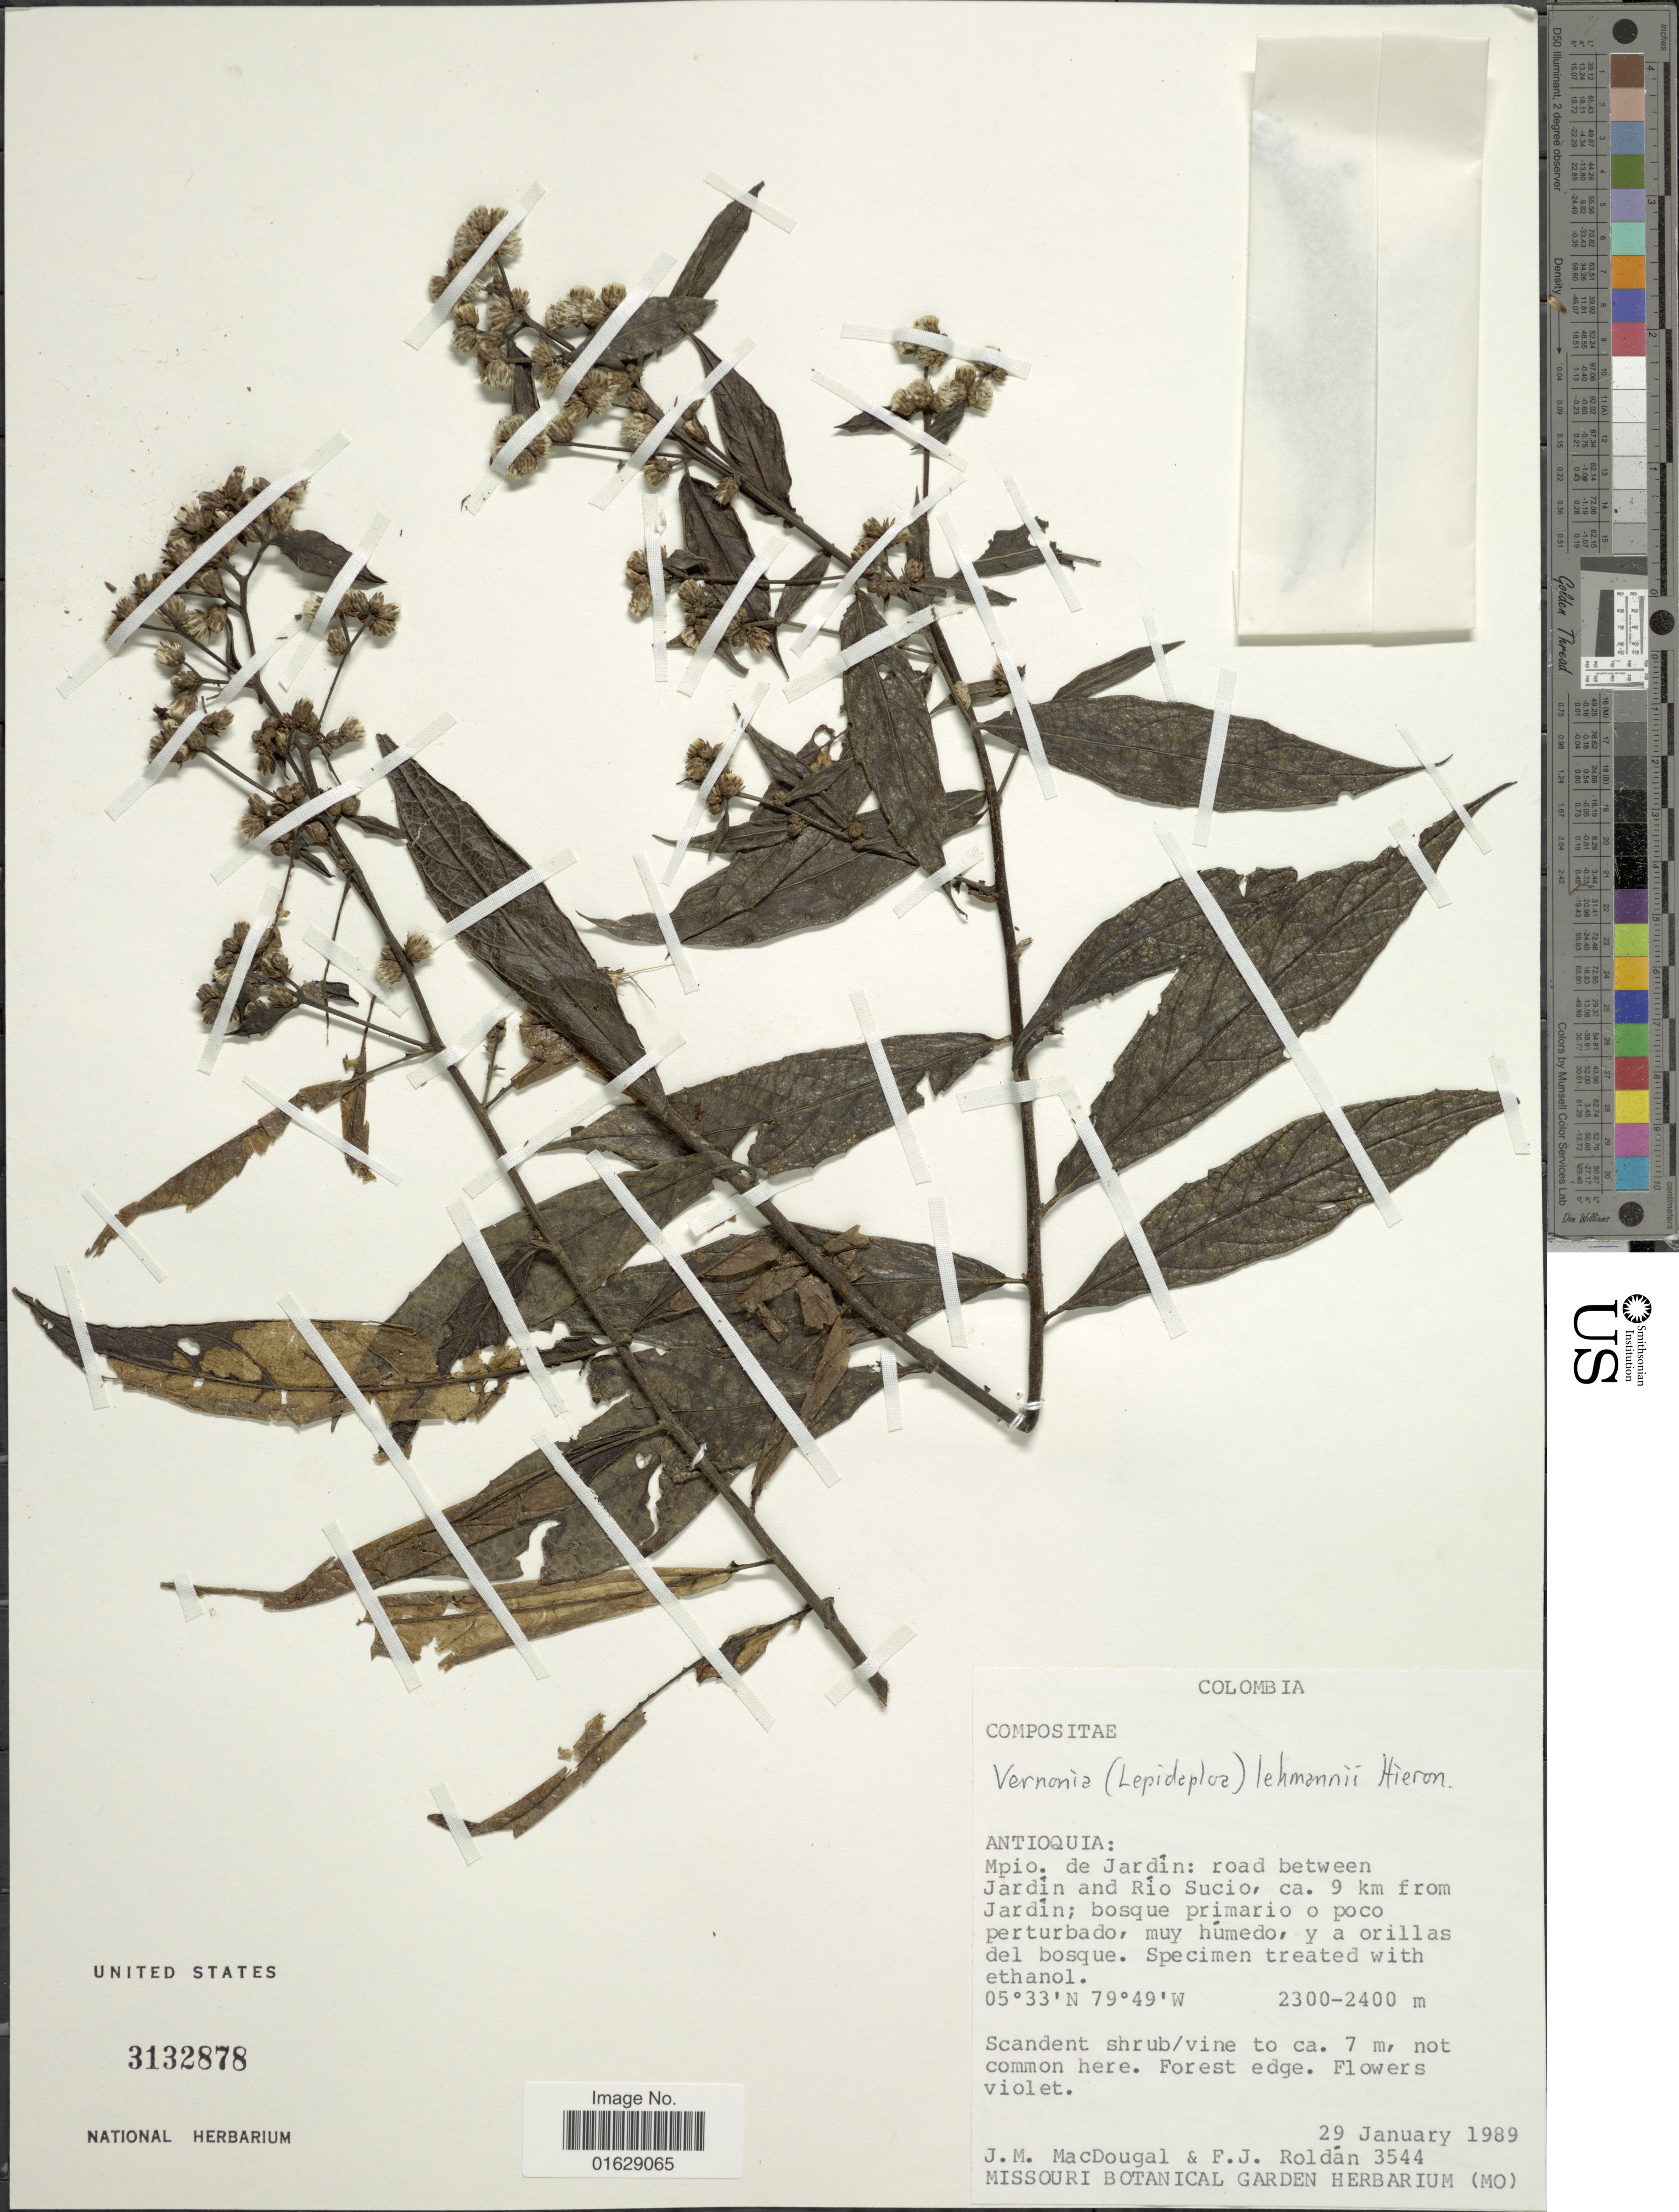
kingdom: Plantae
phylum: Tracheophyta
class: Magnoliopsida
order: Asterales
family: Asteraceae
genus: Lepidaploa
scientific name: Lepidaploa lehmannii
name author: (Hieron.) H. Rob.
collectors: J. M. MacDougal & F. J. Roldán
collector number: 3544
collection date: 1989-01-29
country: Colombia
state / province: Antioquia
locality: Mpio. de Jardin: road betweren Jardin and Rio Sucio, ca. 9 km from Jardin.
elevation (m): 2300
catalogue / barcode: US 3132878